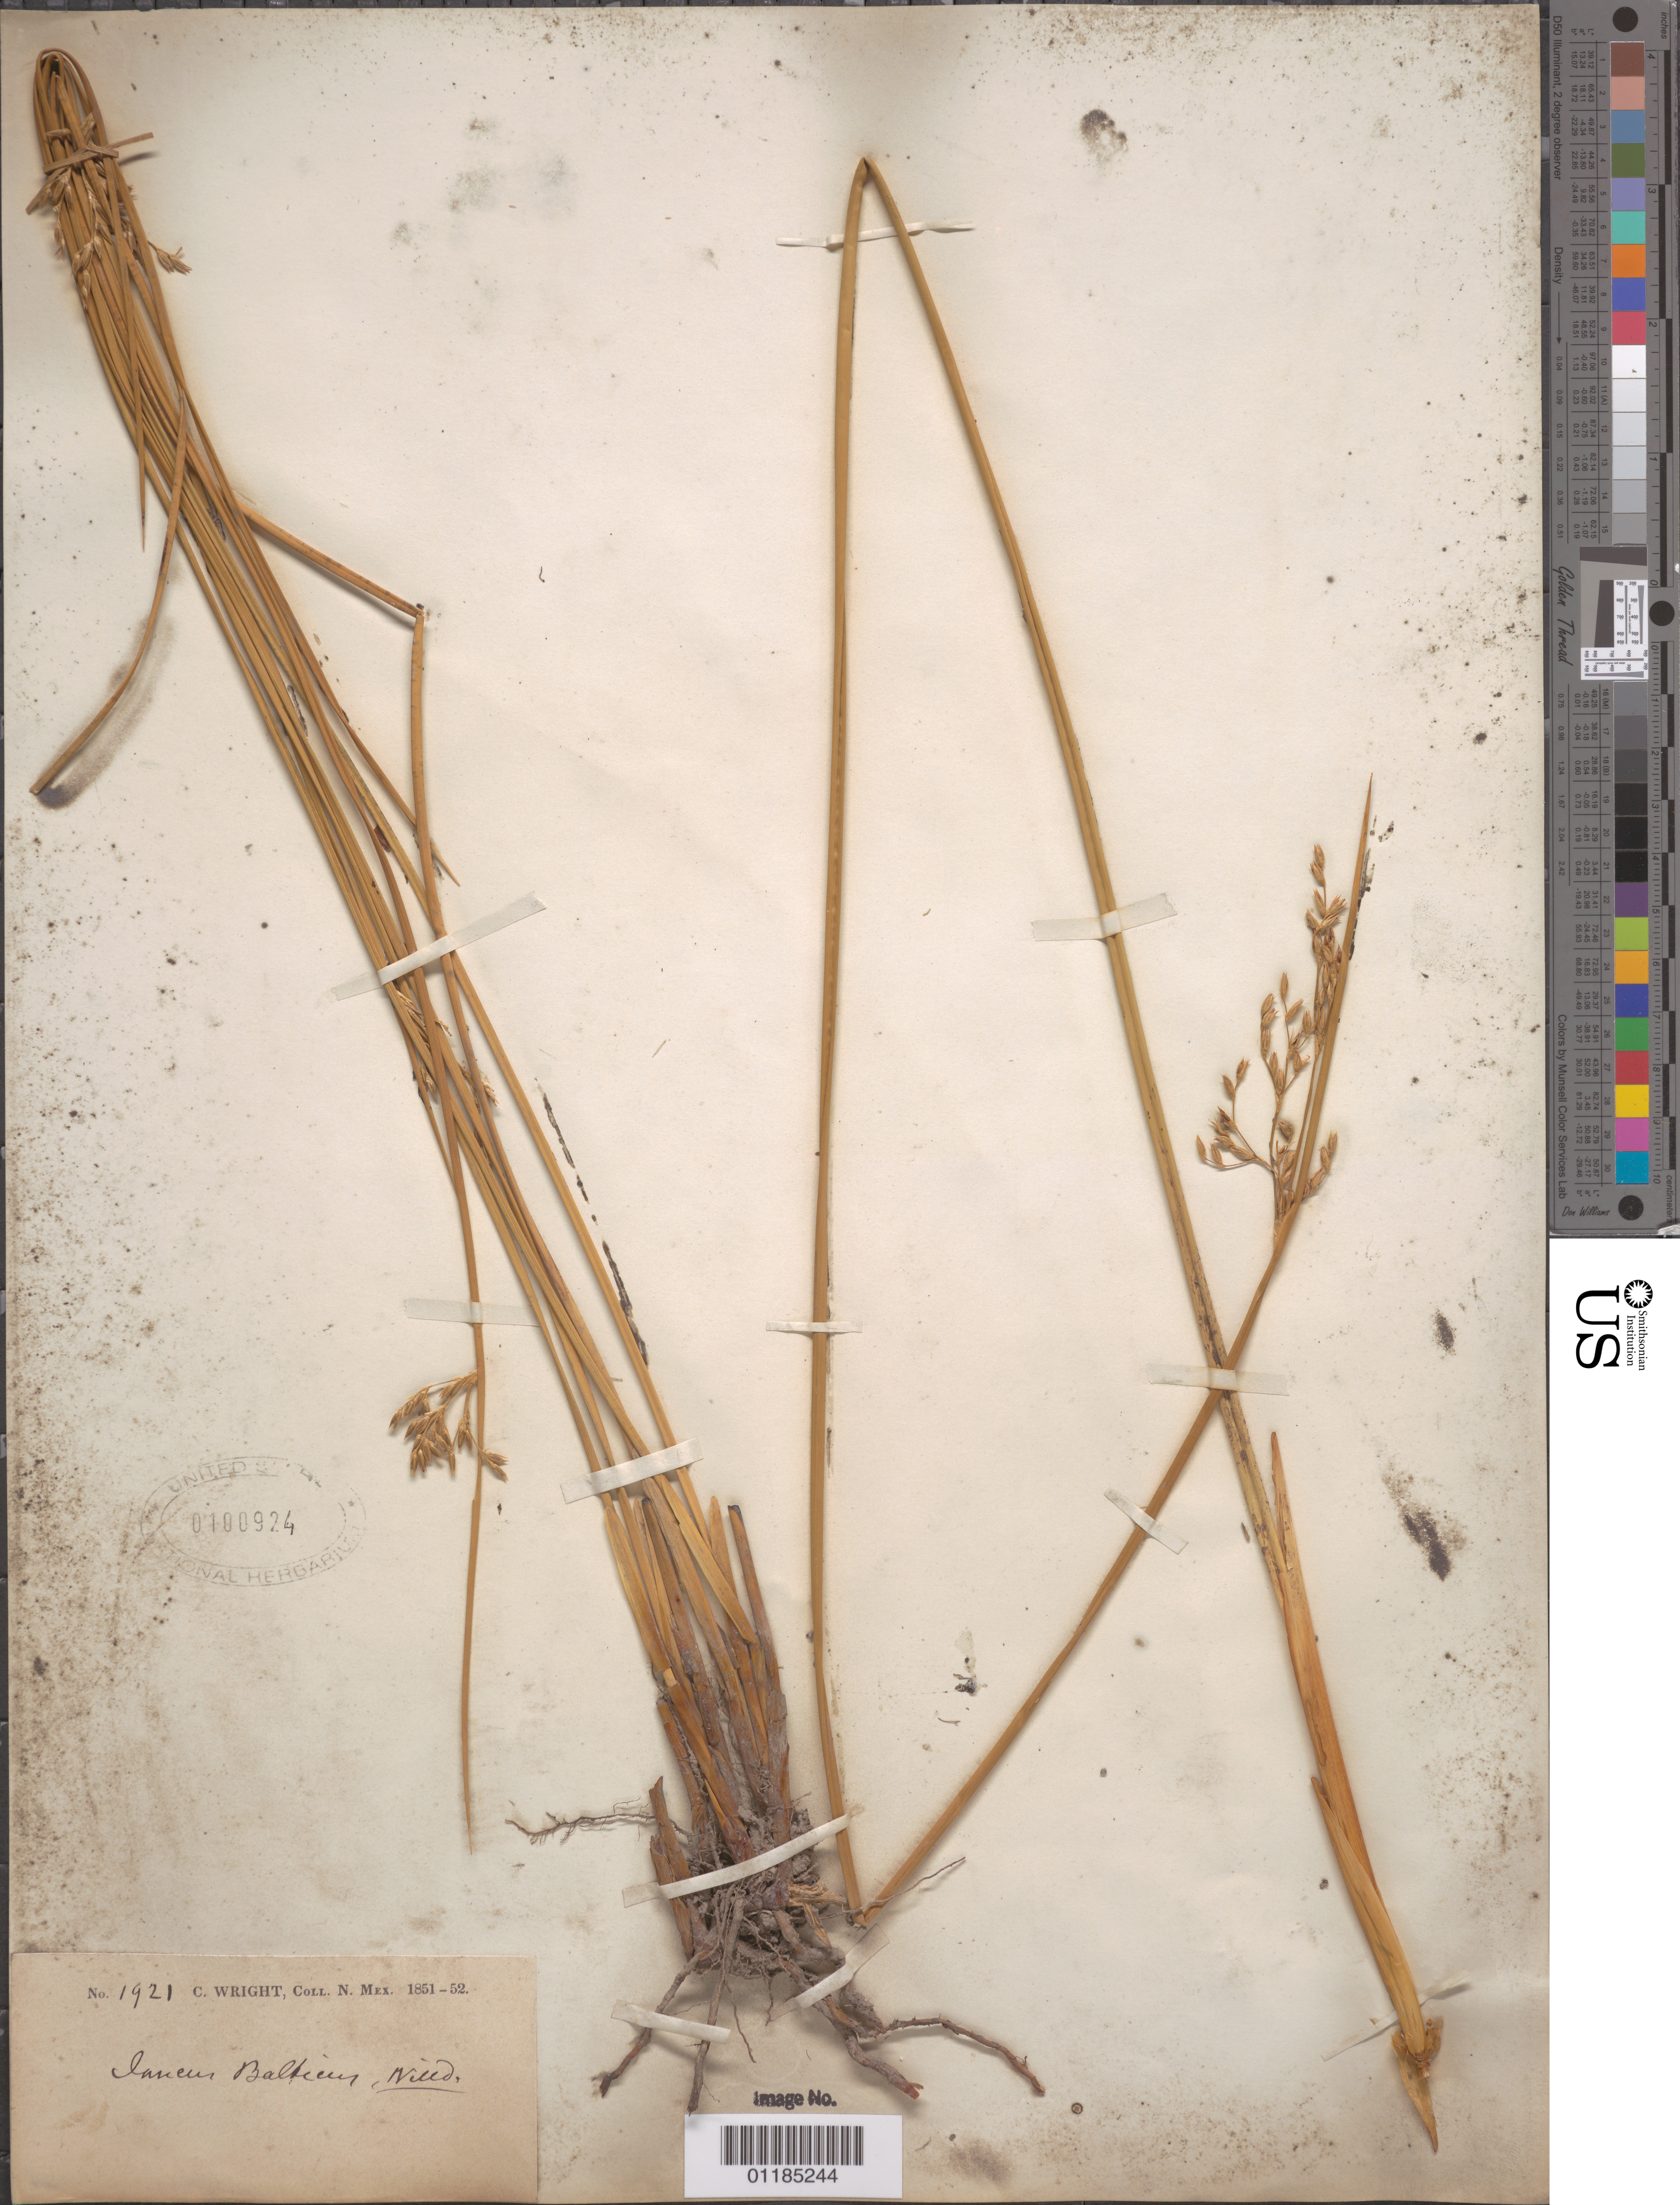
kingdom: Plantae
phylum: Tracheophyta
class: Liliopsida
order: Poales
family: Juncaceae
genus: Juncus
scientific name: Juncus balticus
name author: Willd.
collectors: C. Wright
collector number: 1921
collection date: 1851/1852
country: United States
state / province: New Mexico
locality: "N. Mex." [=northern Mexico or New Mexico? either way possibly referring to present-day Arizona or Texas]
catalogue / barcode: US 100924